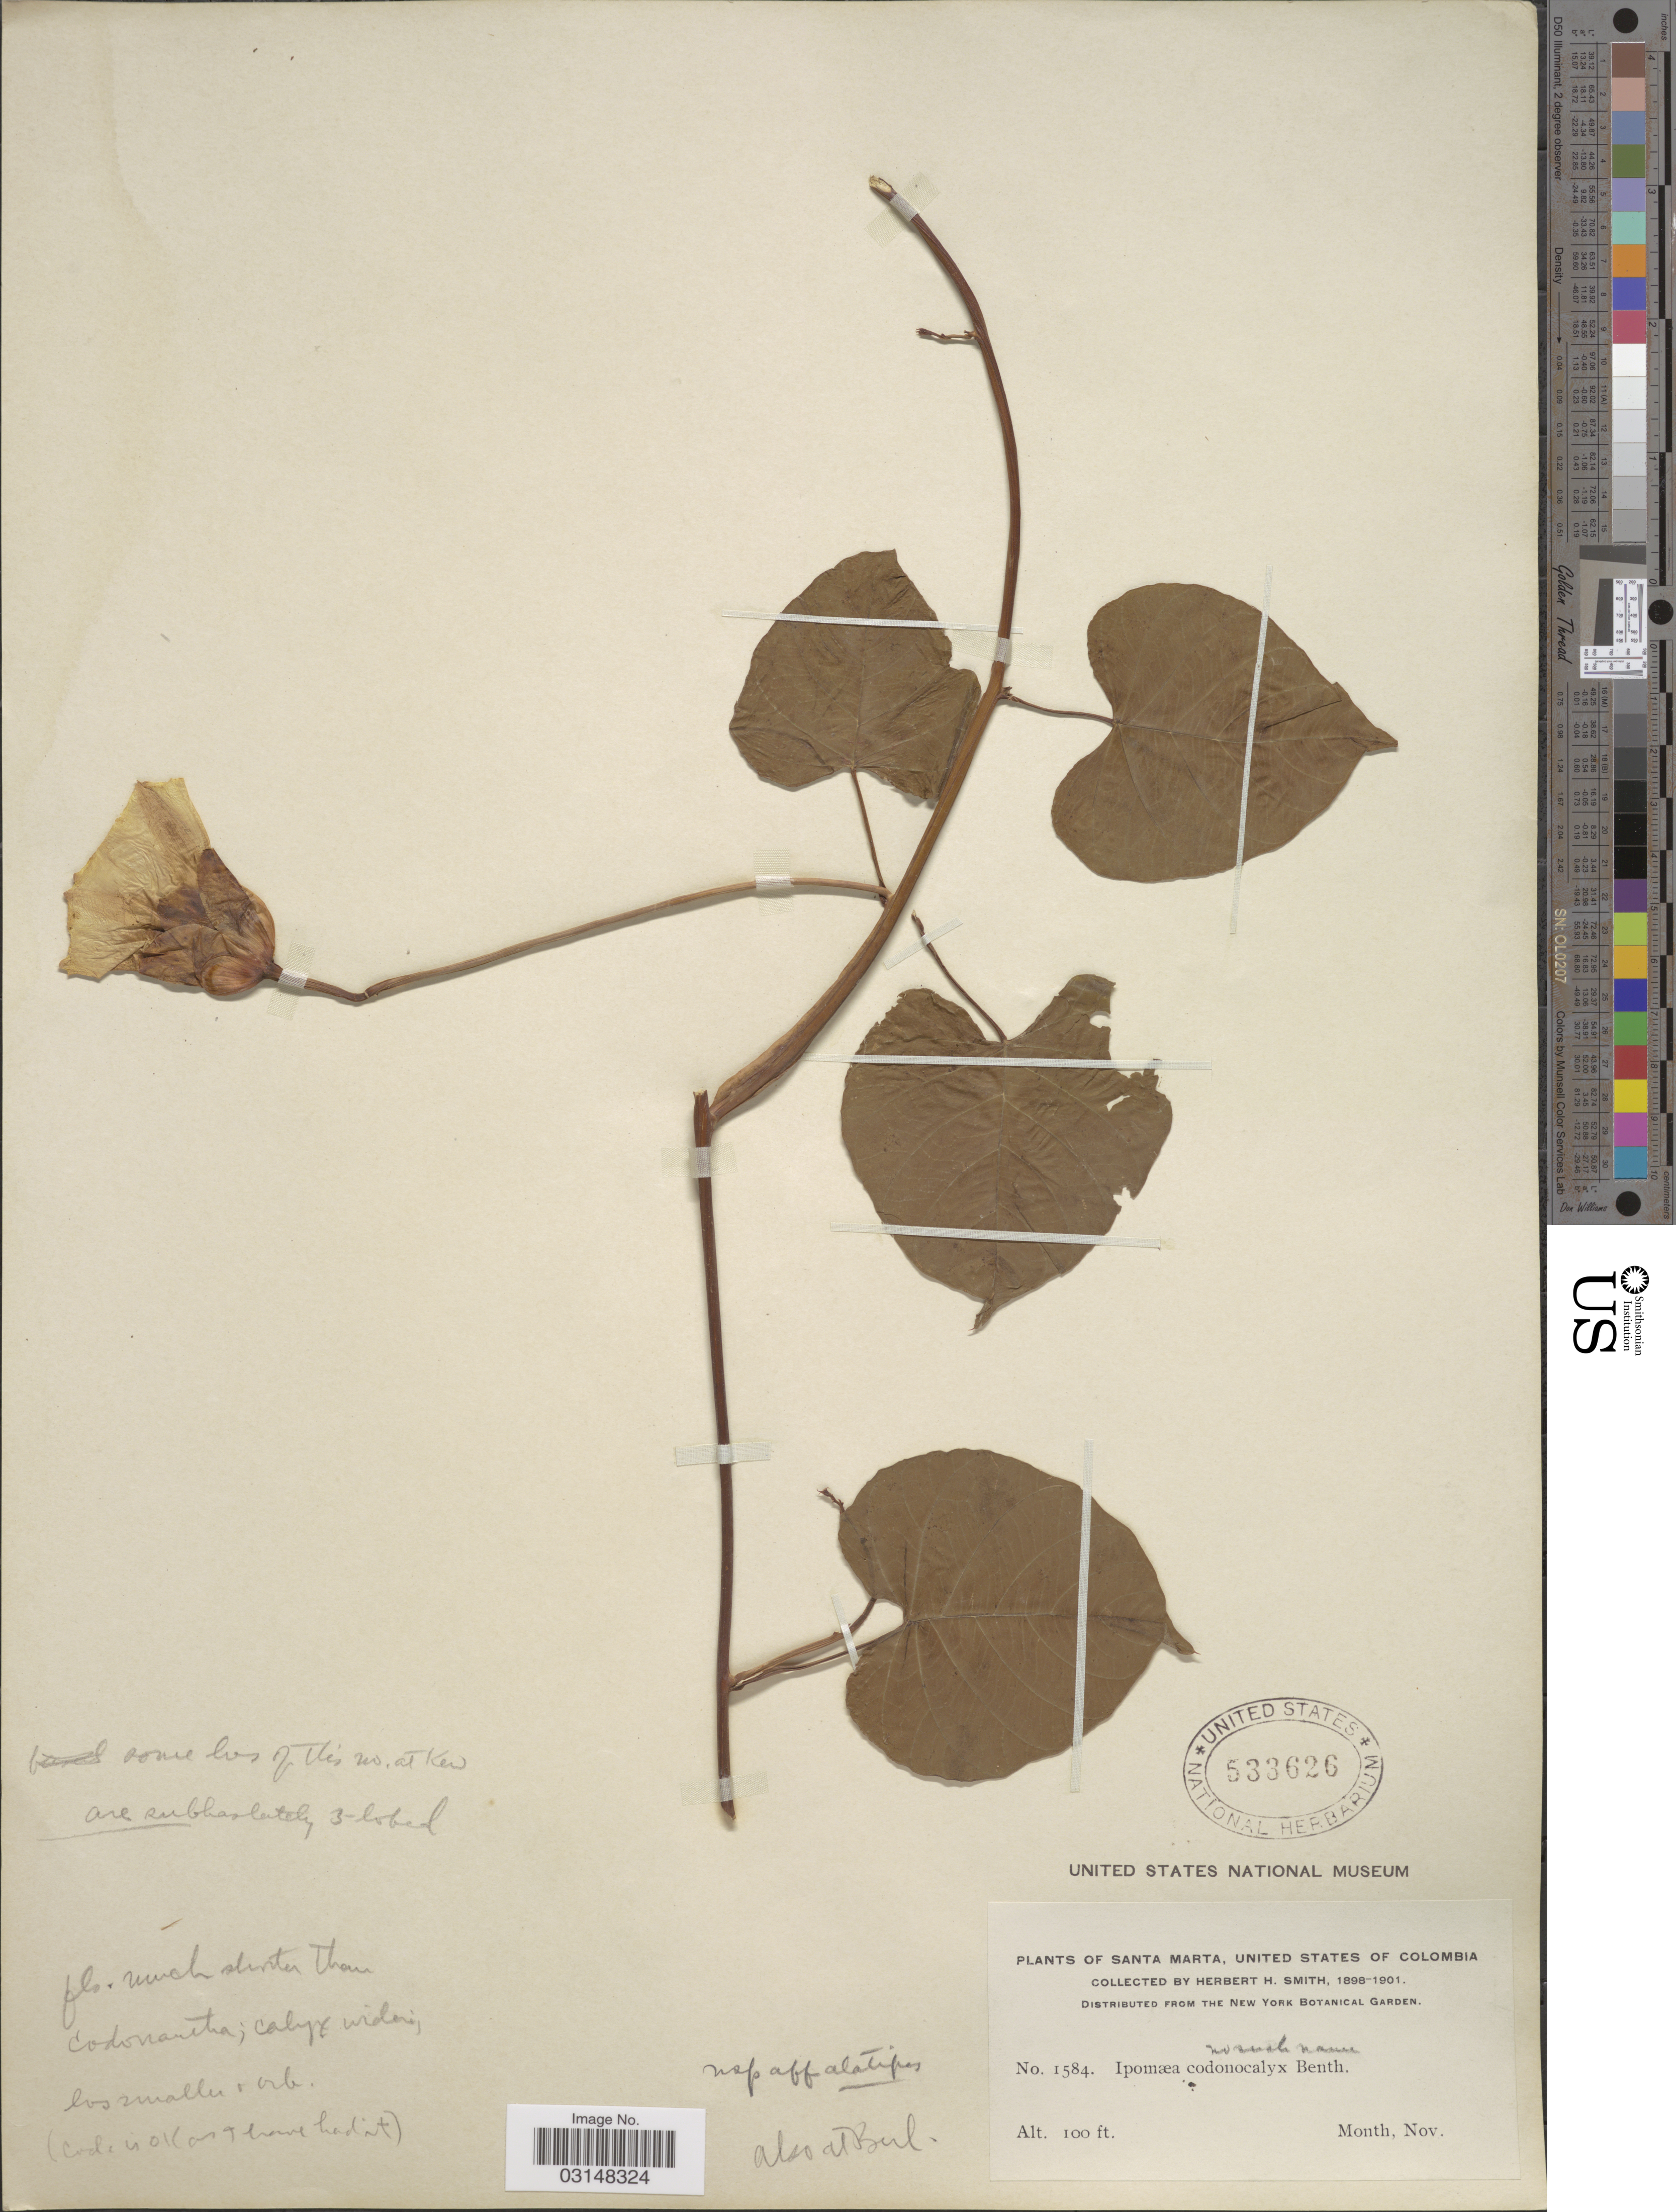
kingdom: Plantae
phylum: Tracheophyta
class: Magnoliopsida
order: Solanales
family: Convolvulaceae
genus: Operculina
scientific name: Operculina sp.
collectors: Herbert H. Smith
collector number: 1584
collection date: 1898-11/1901-11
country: Colombia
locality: Santa Marta.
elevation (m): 30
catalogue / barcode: US 533626